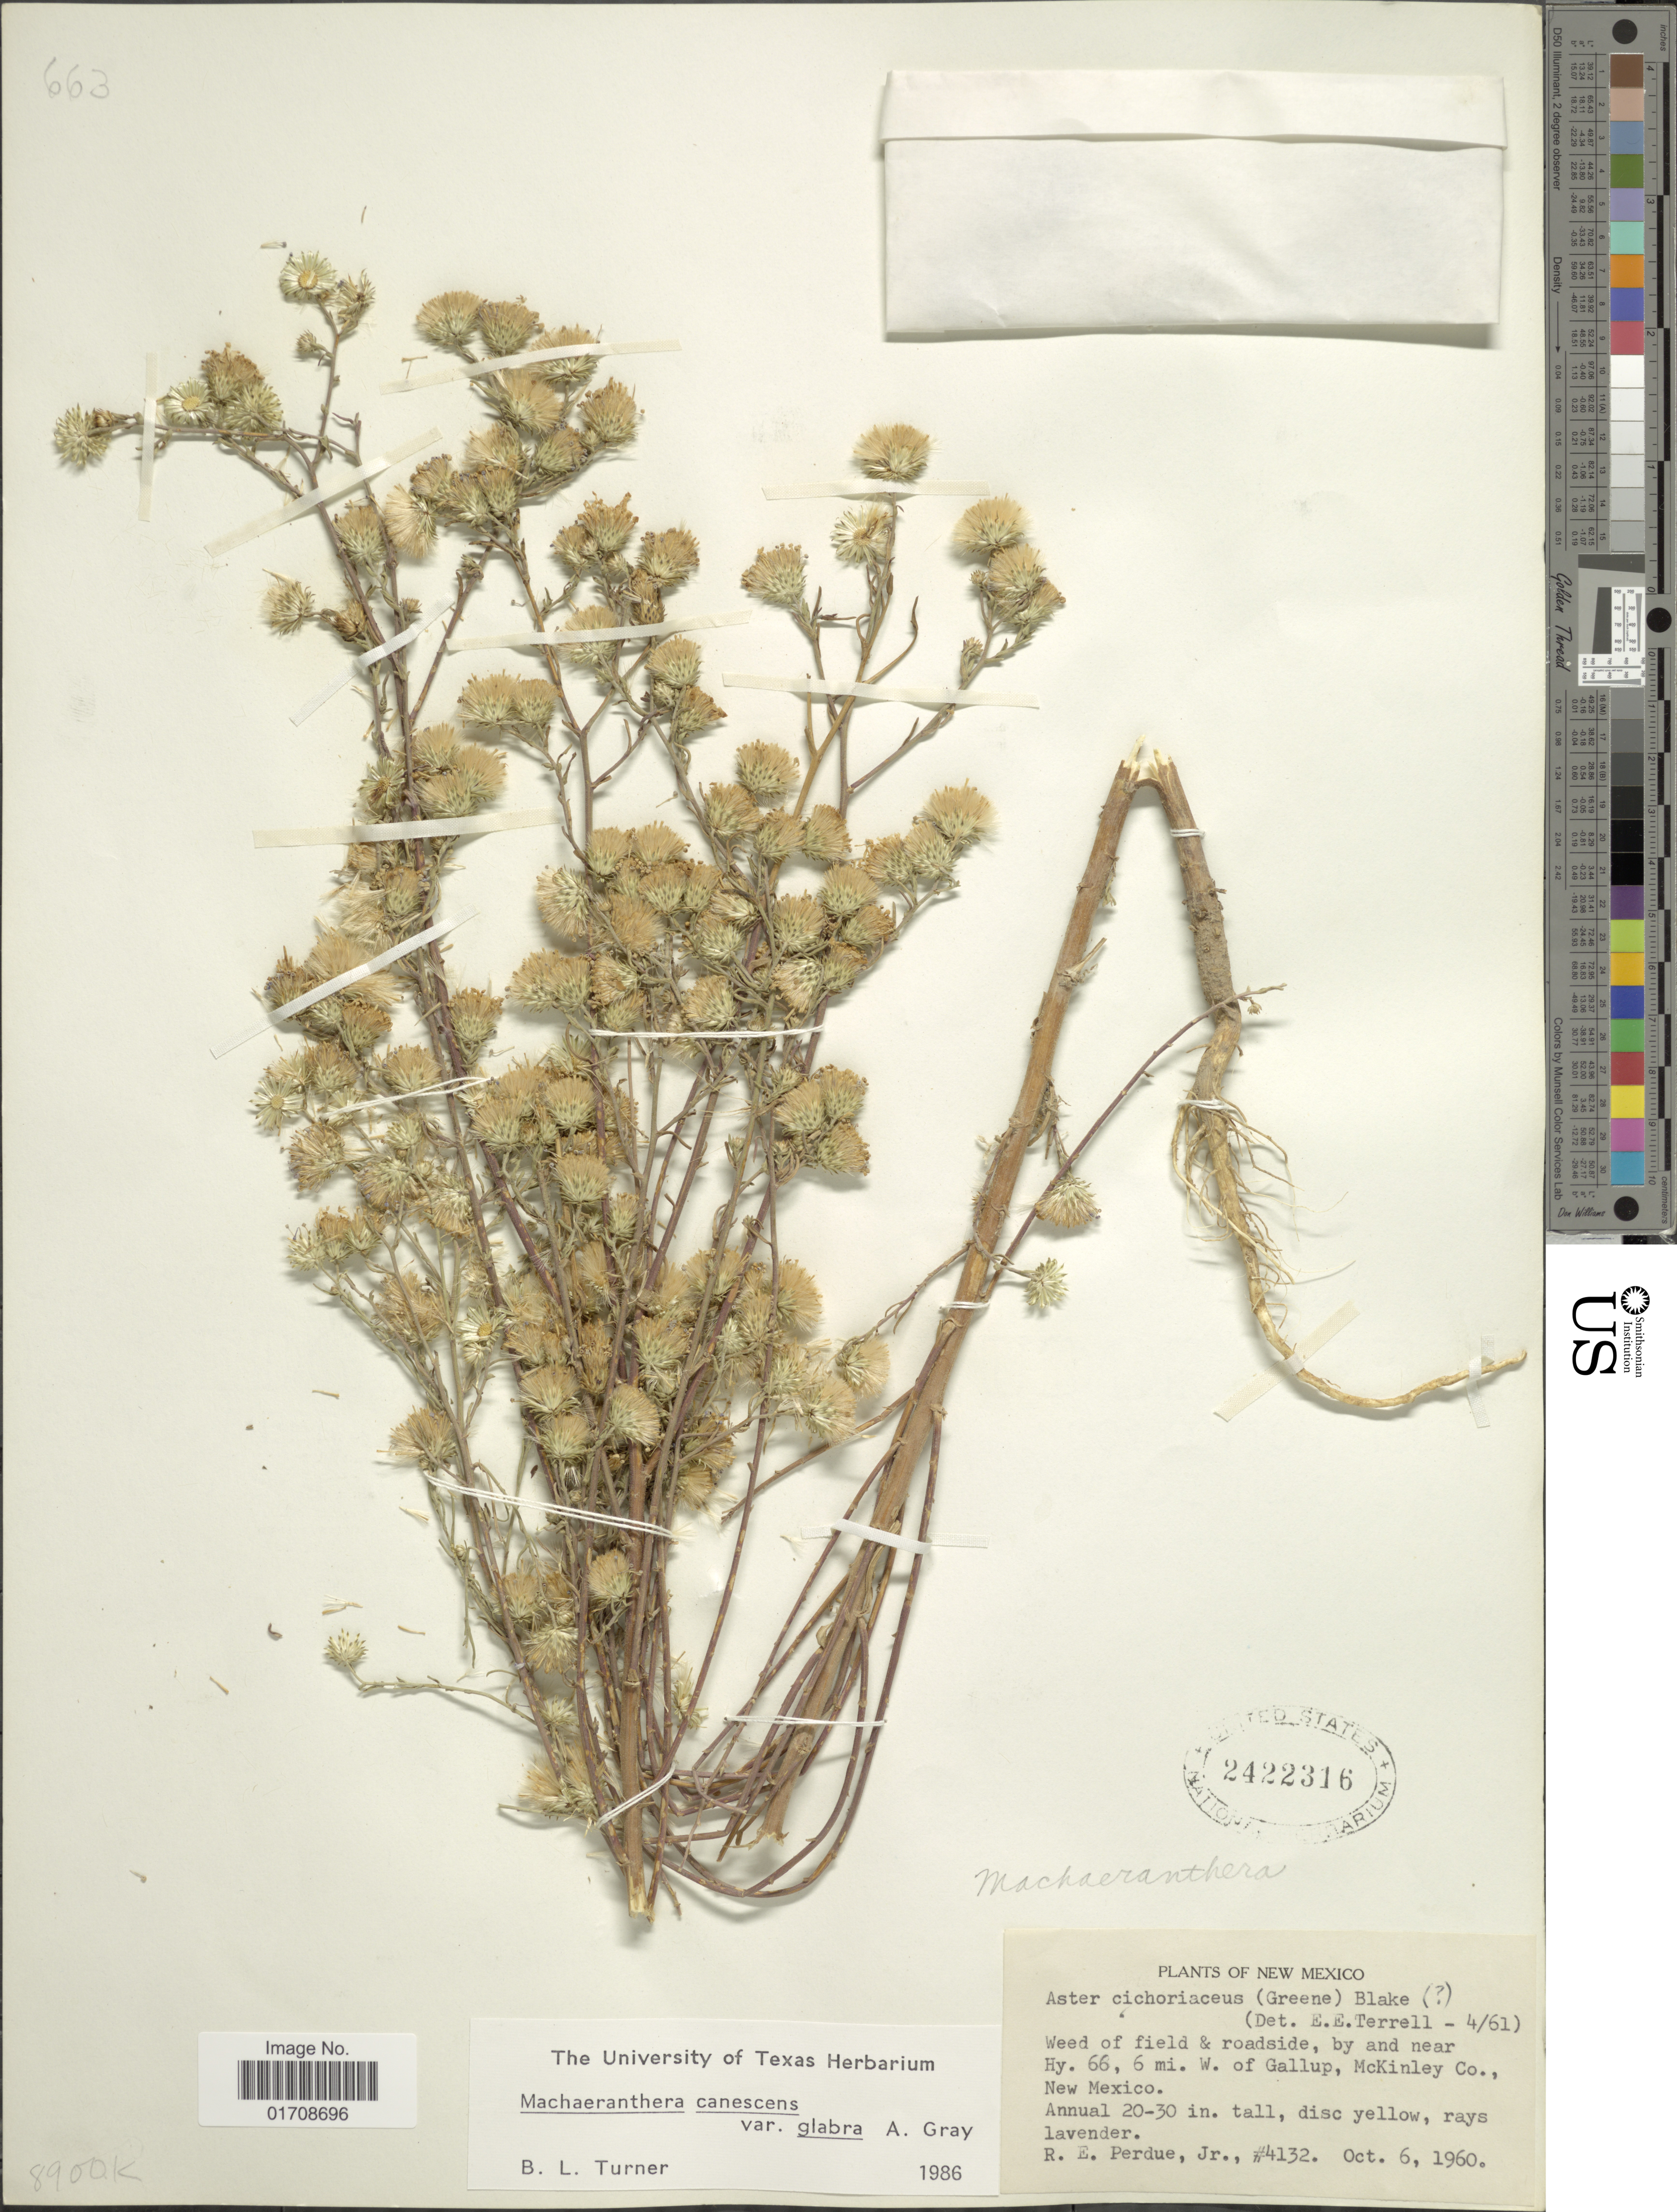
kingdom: Plantae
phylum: Tracheophyta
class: Magnoliopsida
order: Asterales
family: Asteraceae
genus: Machaeranthera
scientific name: Machaeranthera canescens var. glabra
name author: A. Gray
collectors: R. E. Perdue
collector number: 4132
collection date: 1960-10-06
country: United States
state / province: New Mexico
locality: By and near Hy. 66, 6 mi. W. of Gallup, McKinley Co.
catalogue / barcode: US 2422316